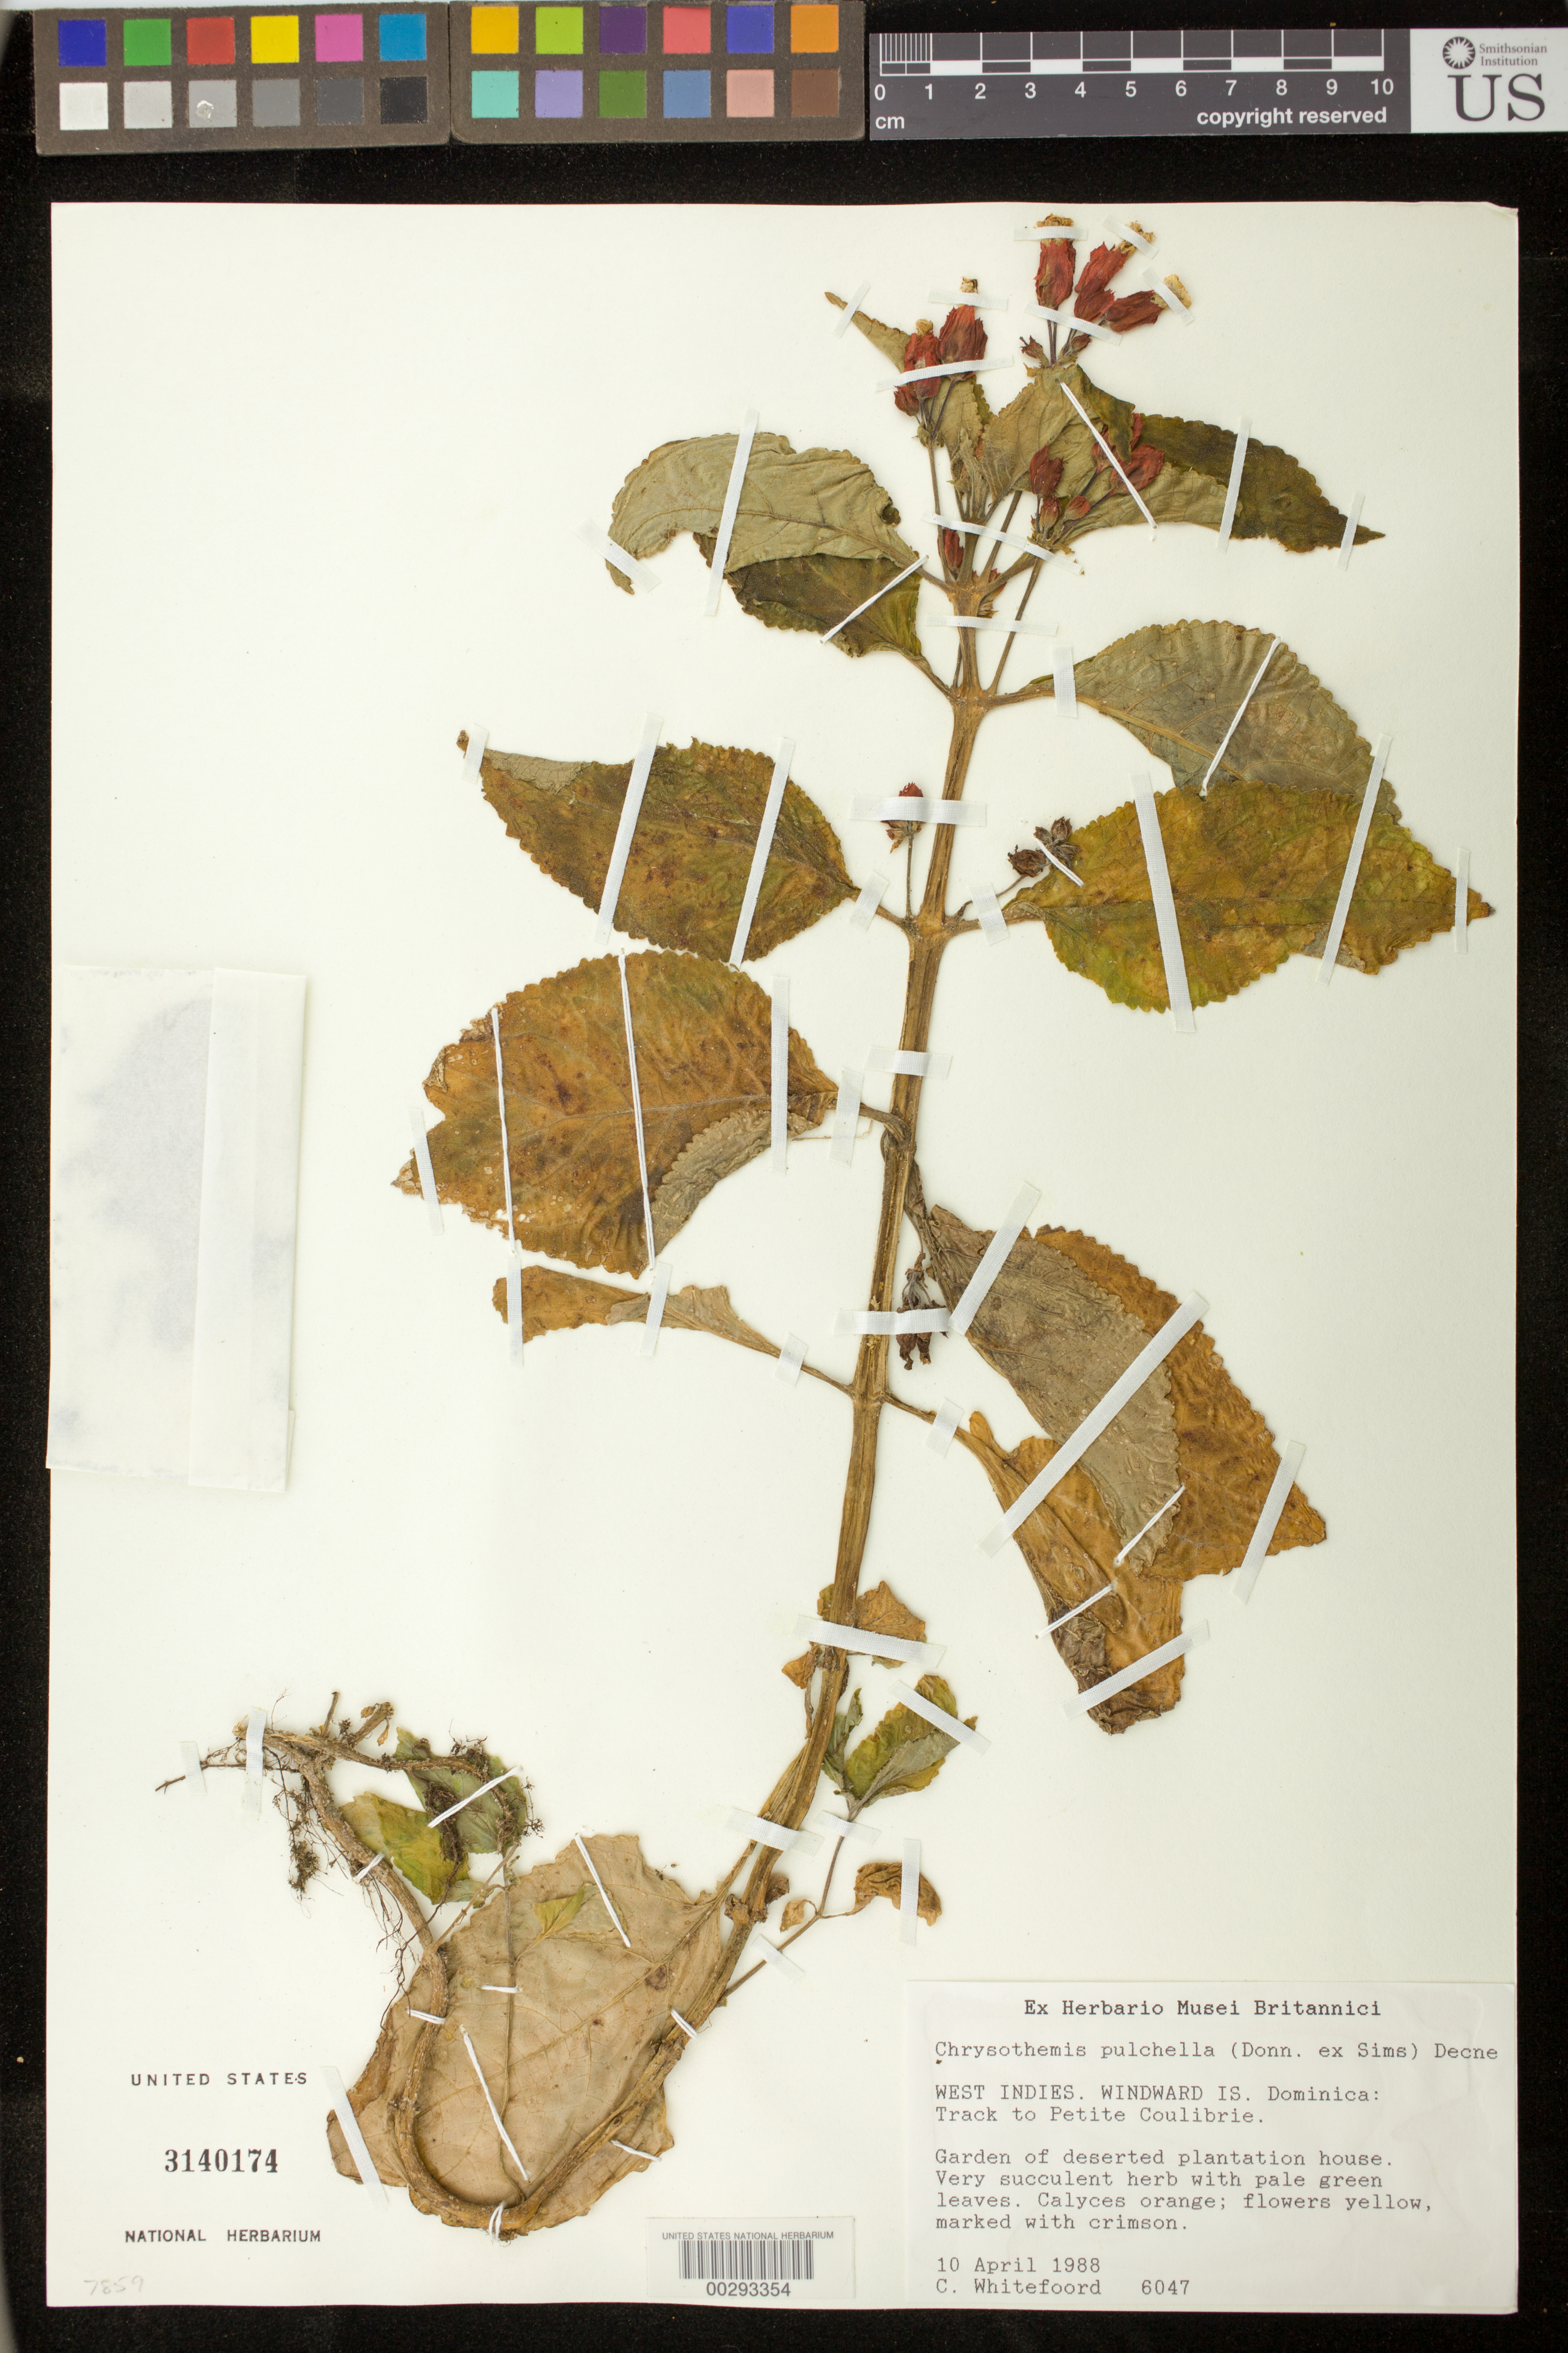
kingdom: Plantae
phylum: Tracheophyta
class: Magnoliopsida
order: Lamiales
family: Gesneriaceae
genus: Chrysothemis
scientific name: Chrysothemis pulchella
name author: (Donn ex Sims) Decne.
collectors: C. Whitefoord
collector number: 6047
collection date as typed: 10 Apr 1988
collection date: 1988-04-10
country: Dominica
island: Dominica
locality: Petite Coulibrie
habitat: Garden of deserted plantation house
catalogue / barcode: US 3140174